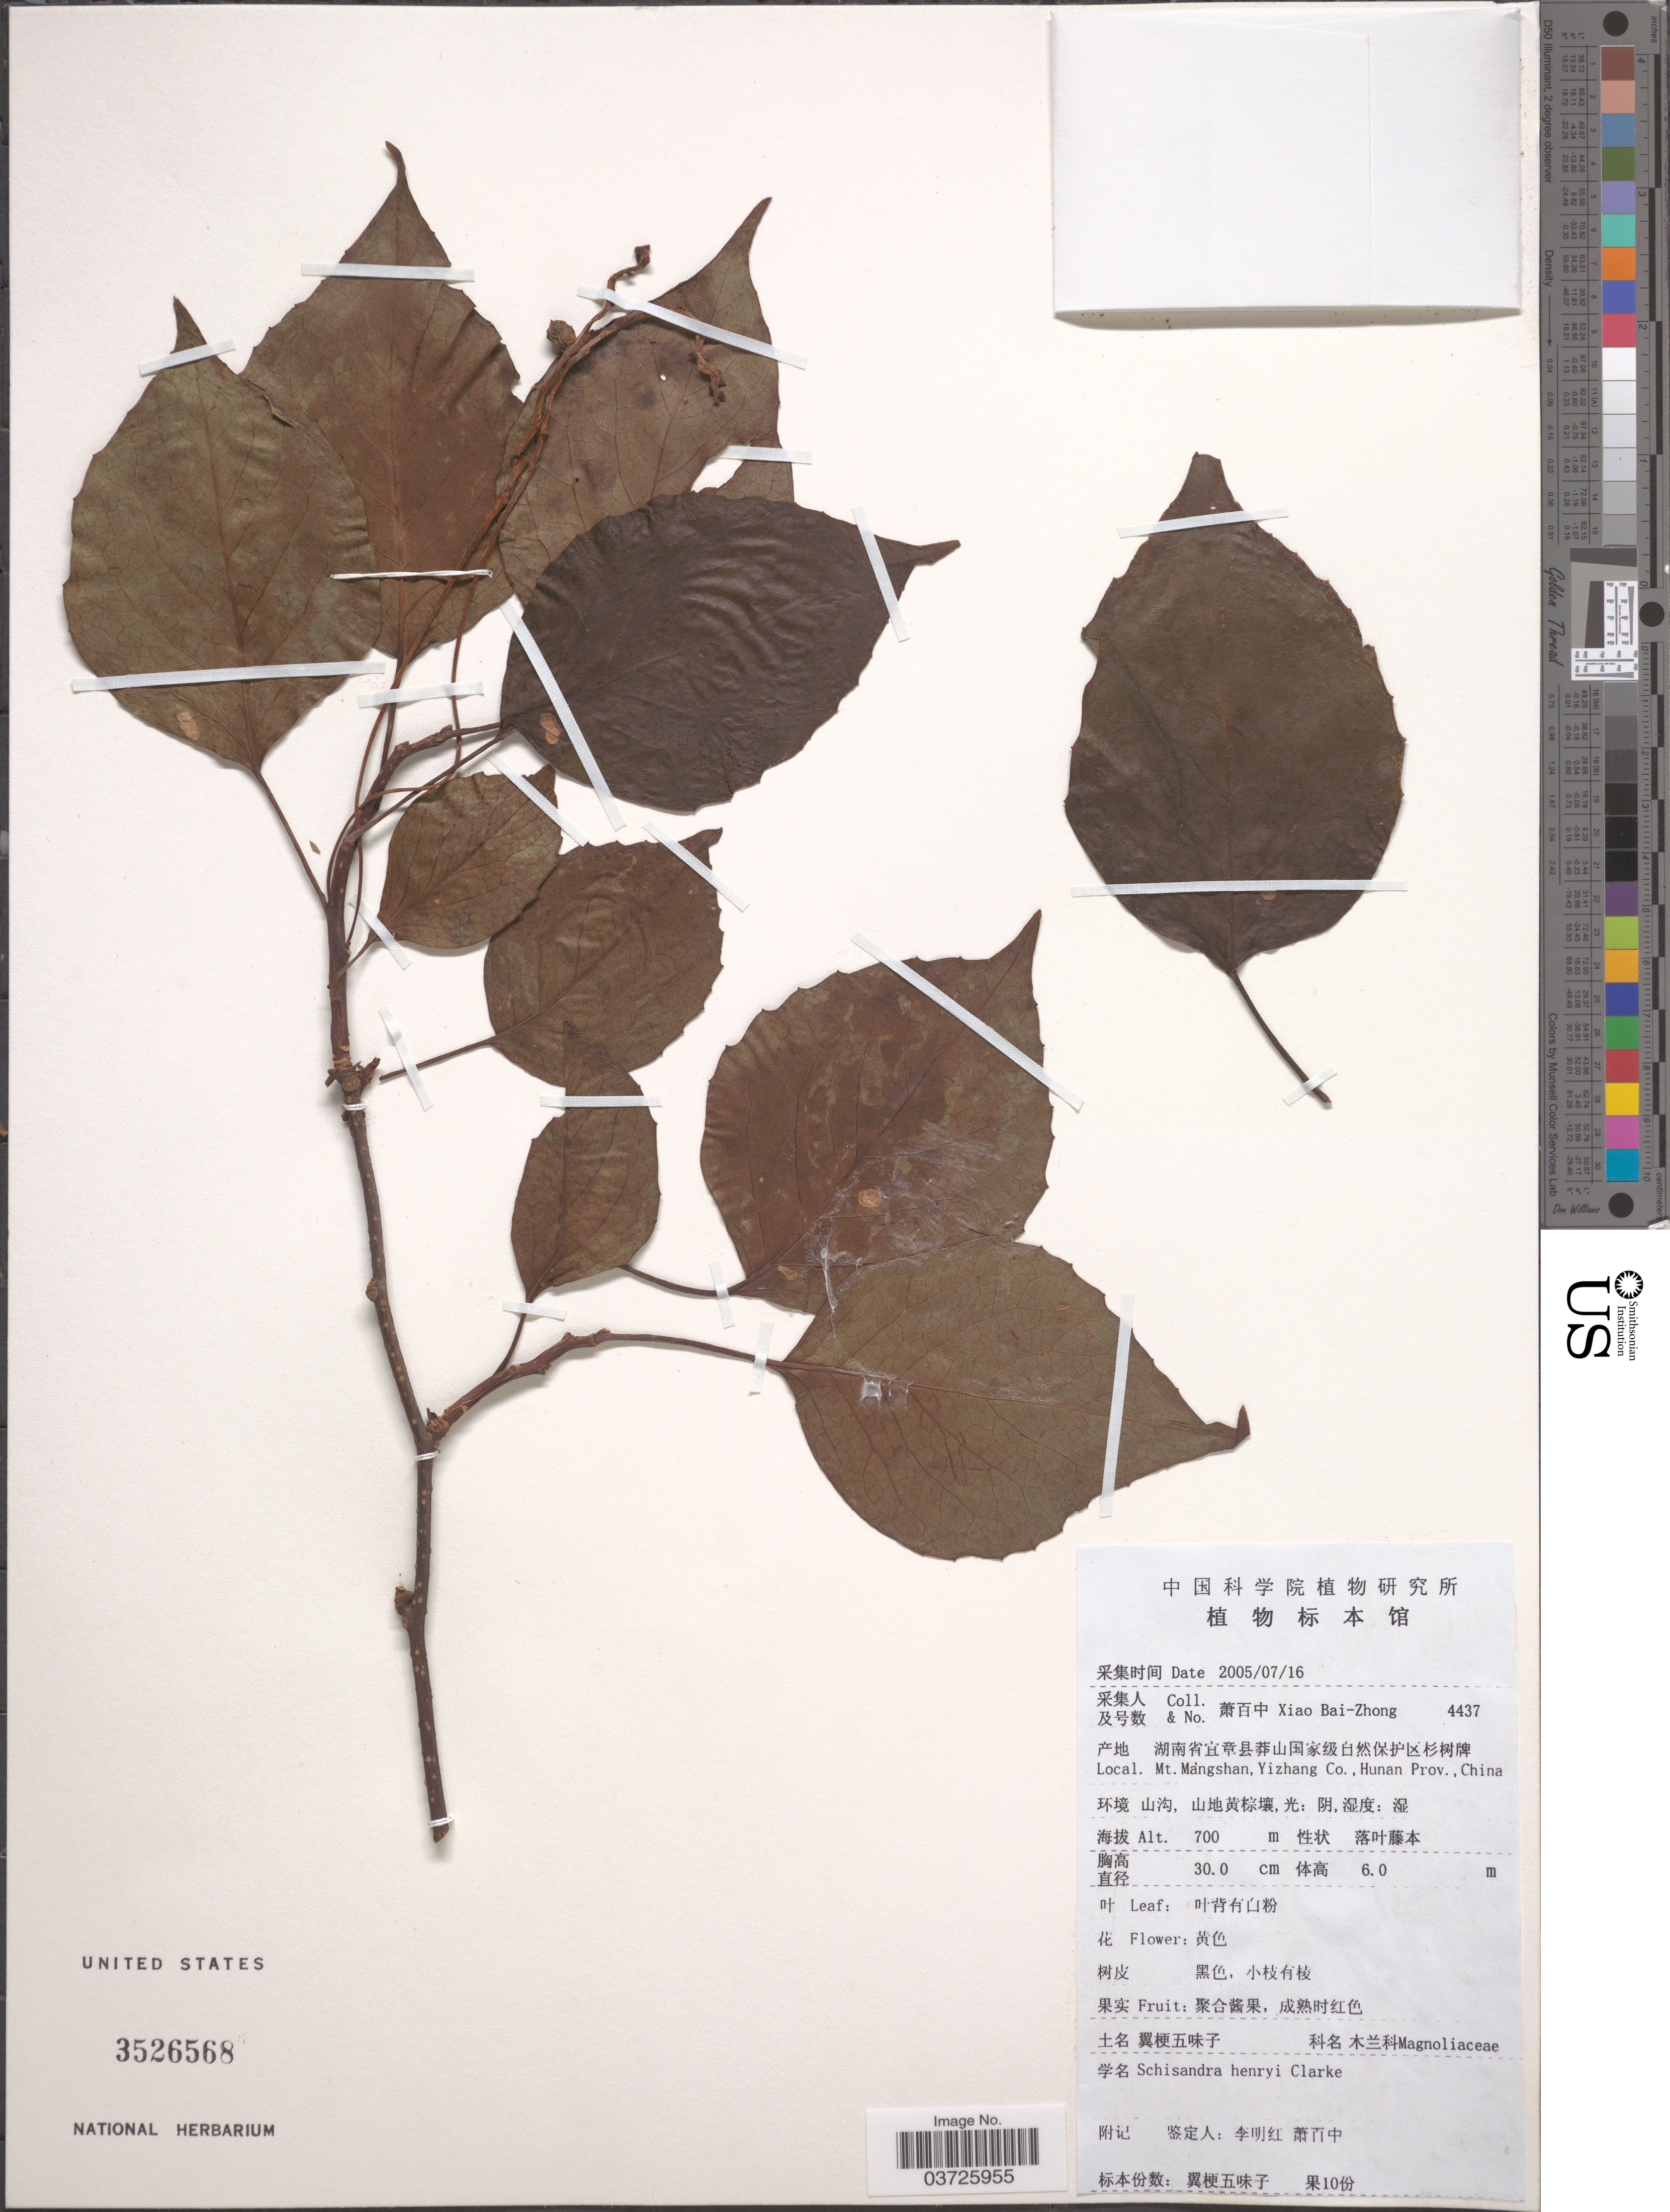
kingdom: Plantae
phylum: Tracheophyta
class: Magnoliopsida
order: Austrobaileyales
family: Schisandraceae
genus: Schisandra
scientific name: Schisandra henryi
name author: C.B. Clarke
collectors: B. Z. Xiao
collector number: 4437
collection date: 2005-07-16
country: China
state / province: Hunan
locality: Mt. Mangshan, Yizhang Co.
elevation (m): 700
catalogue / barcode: US 3526568